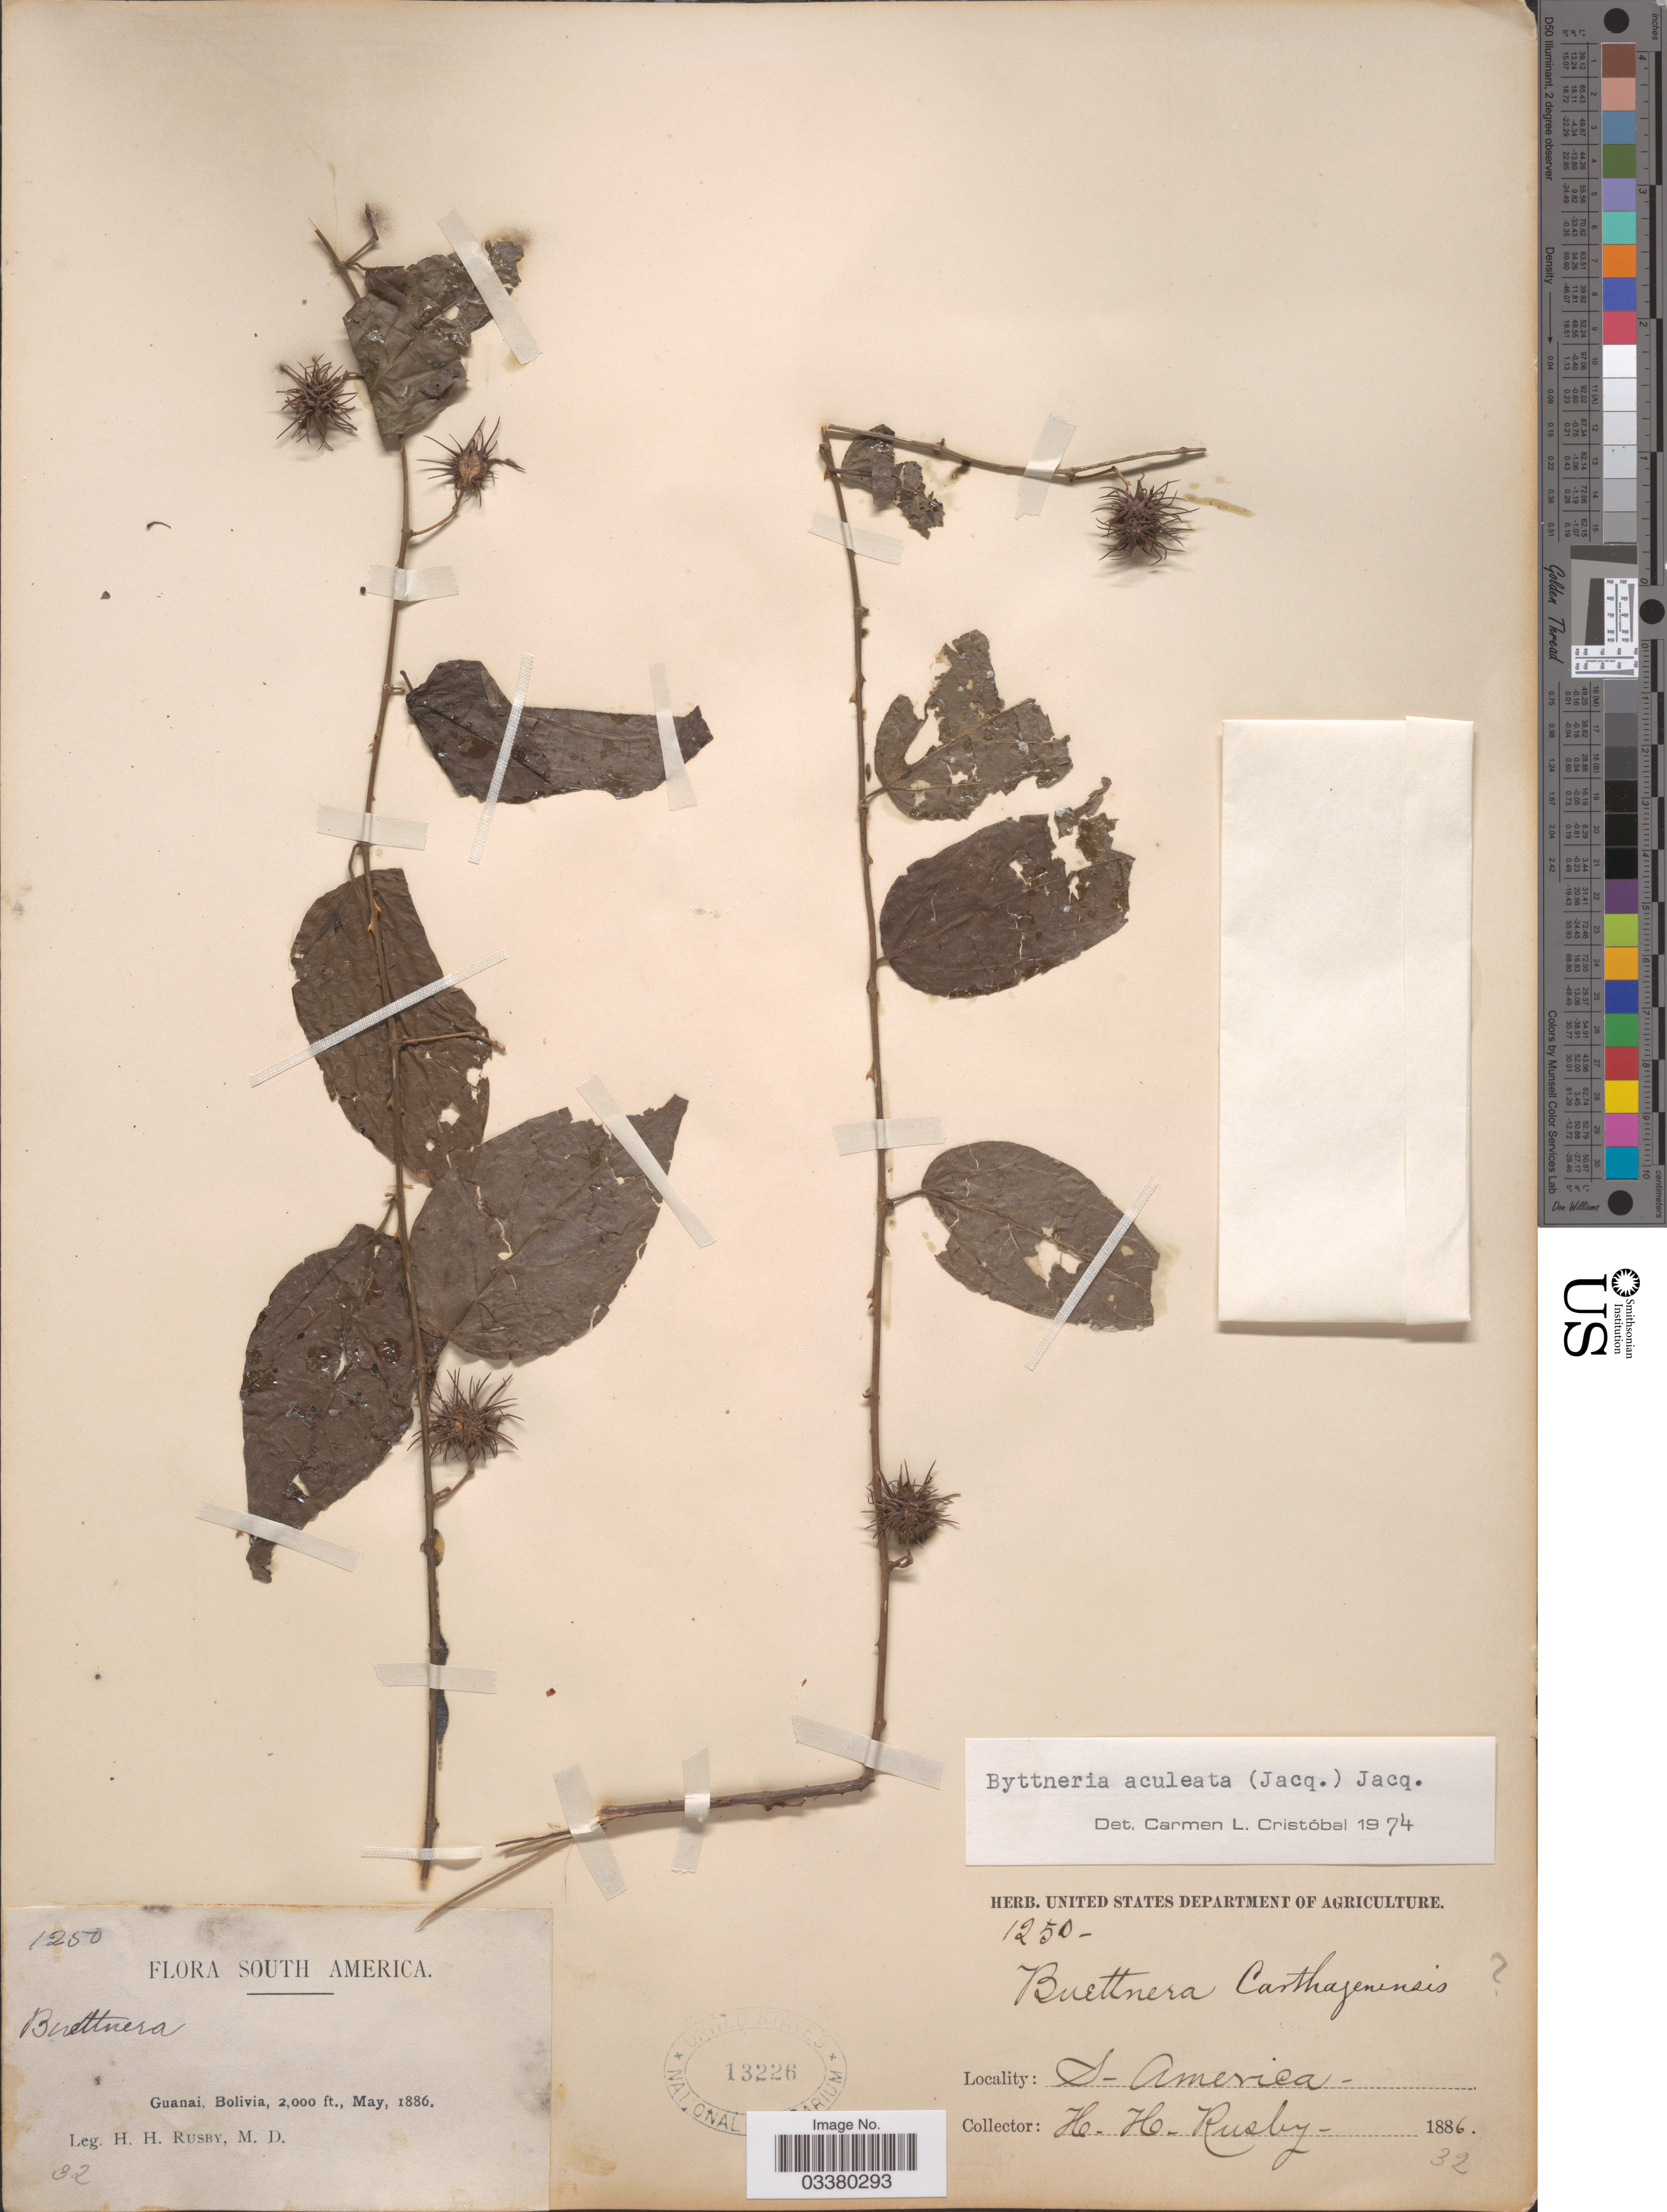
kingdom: Plantae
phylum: Tracheophyta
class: Magnoliopsida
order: Malvales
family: Malvaceae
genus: Byttneria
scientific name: Byttneria aculeata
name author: (Jacq.) Jacq.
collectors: H. H. Rusby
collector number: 1250/32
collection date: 1886-05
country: Bolivia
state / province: La Páz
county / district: Larecaja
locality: Guanay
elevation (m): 610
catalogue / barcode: US 13226